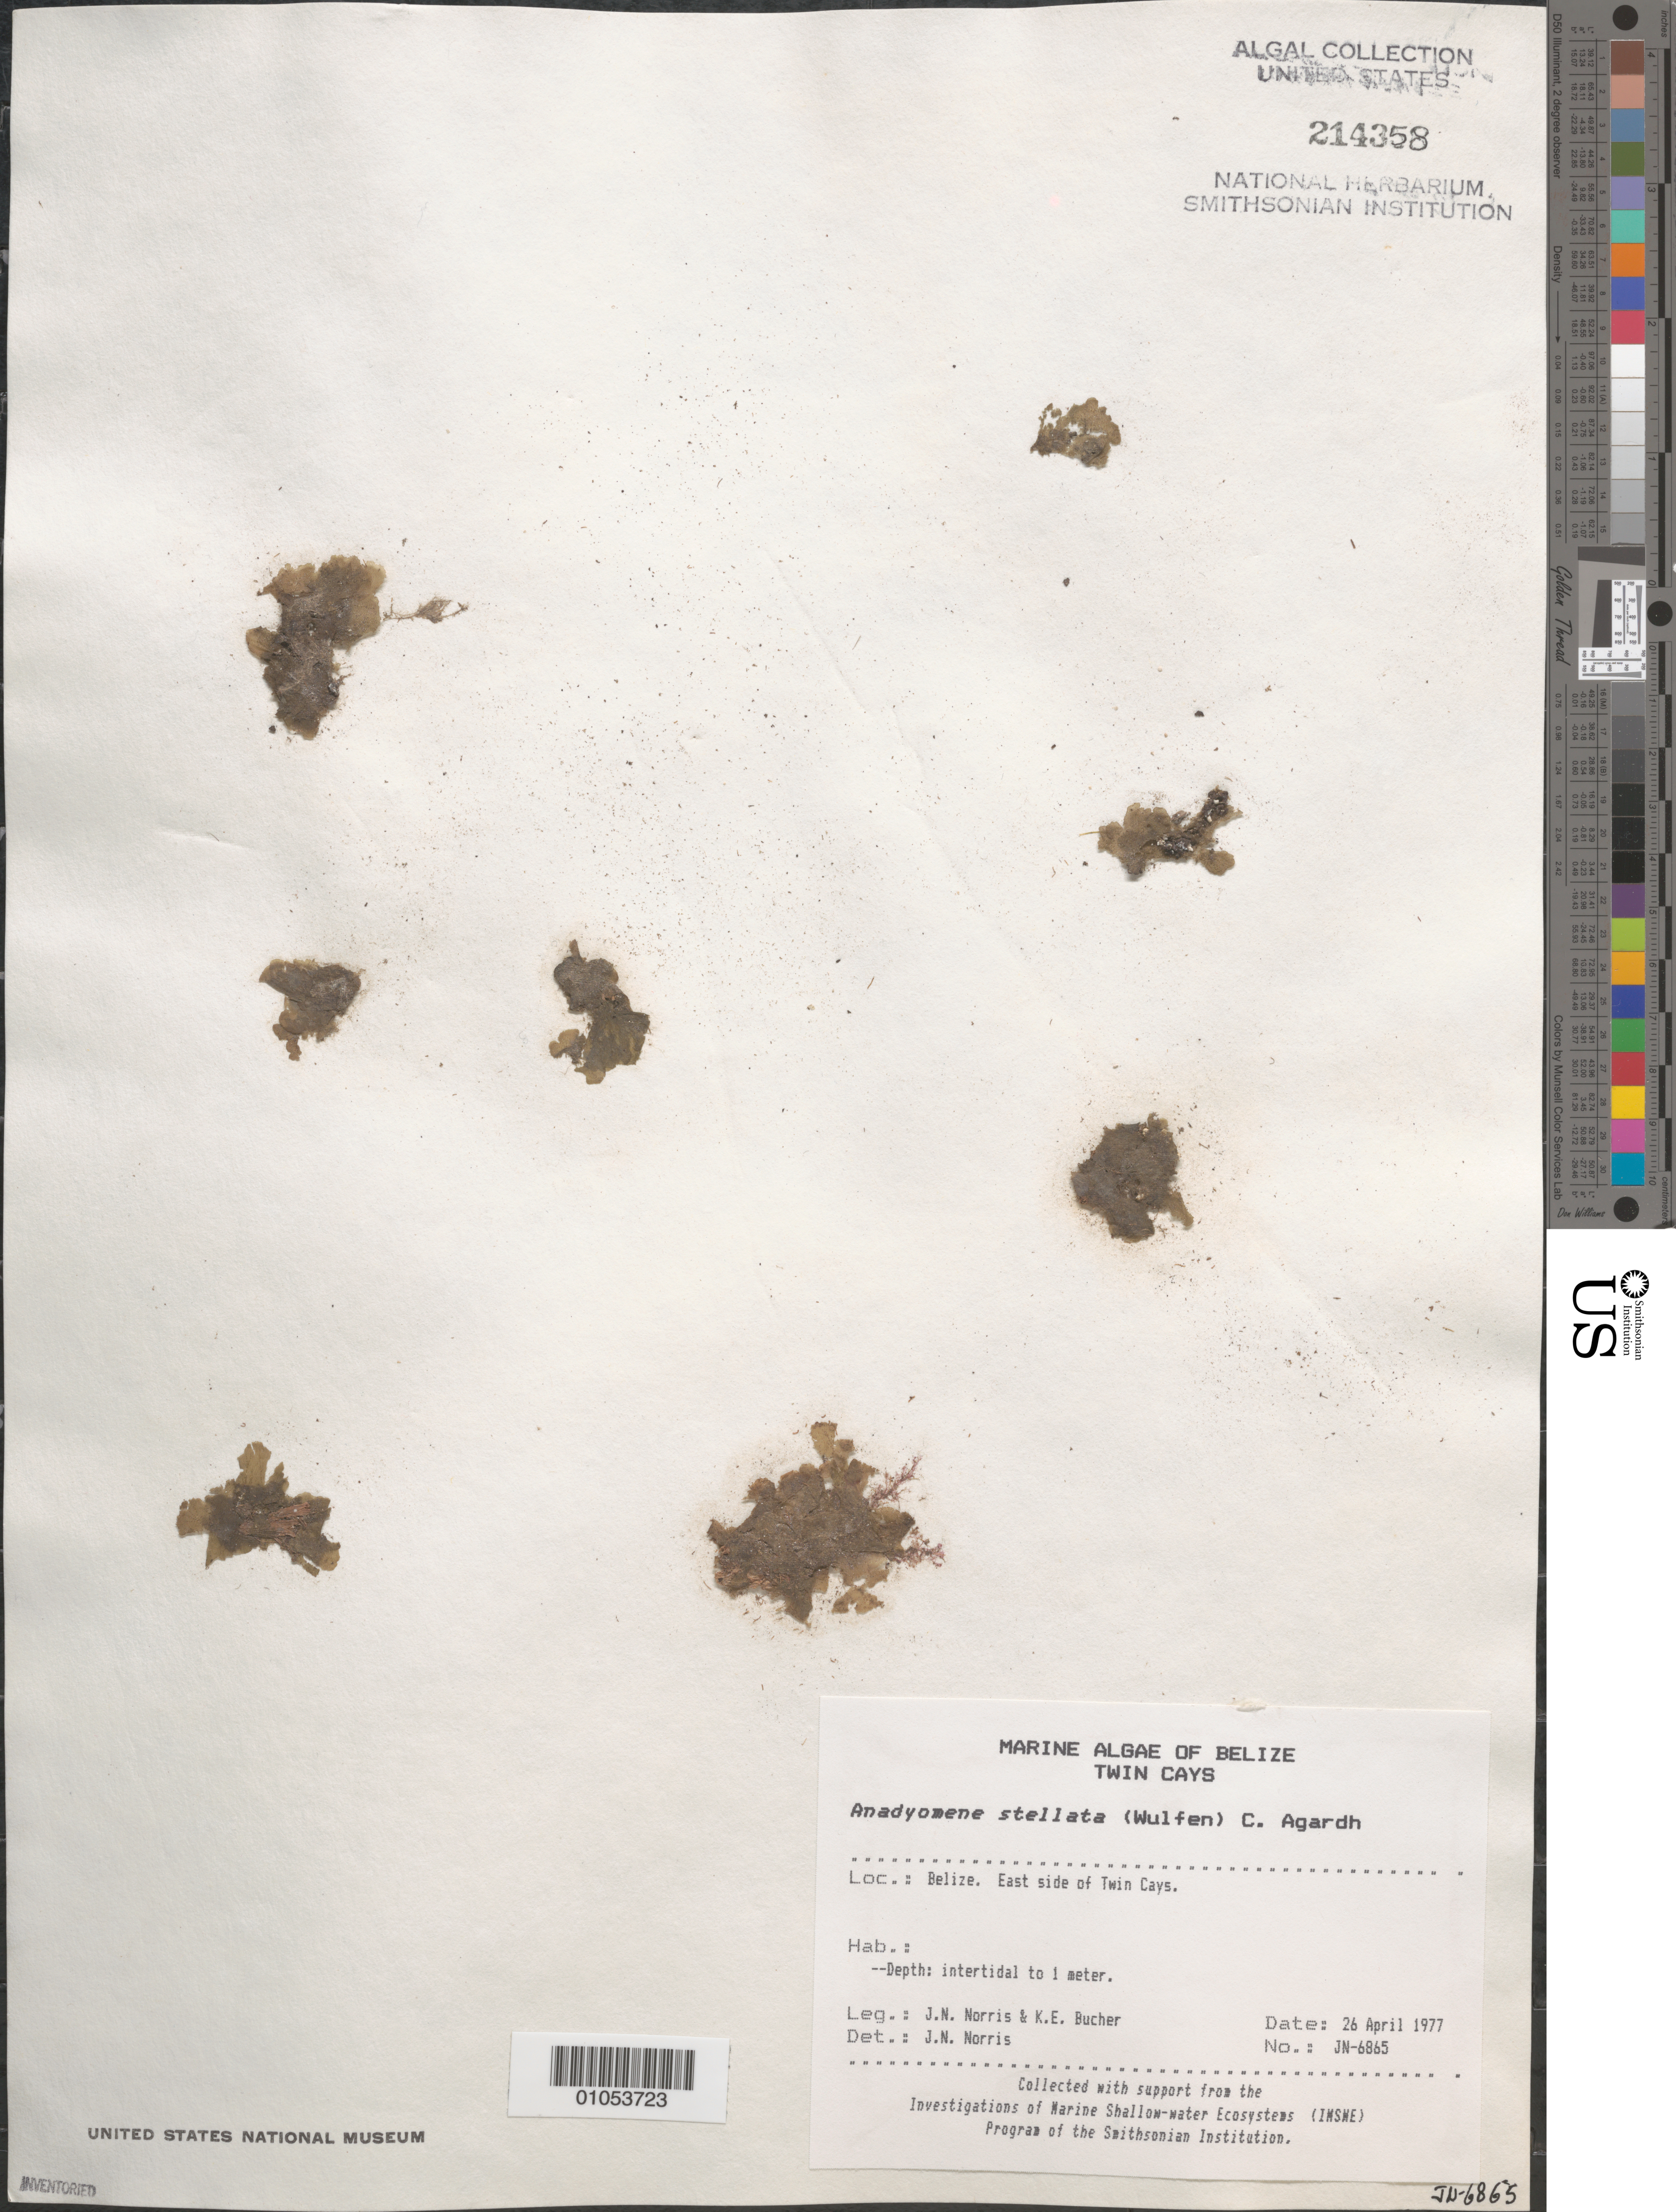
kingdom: Plantae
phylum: Chlorophyta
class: Ulvophyceae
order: Cladophorales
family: Anadyomenaceae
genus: Anadyomene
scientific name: Anadyomene stellata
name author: (Wulfen) C. Agardh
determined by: Norris, James N.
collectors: J. N. Norris & K. E. Bucher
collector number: JN-6865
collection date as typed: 26 Apr 1977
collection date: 1977-04-26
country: Belize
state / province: Stann Creek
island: Twin Cays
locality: East side of Twin Cays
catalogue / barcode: US 214358